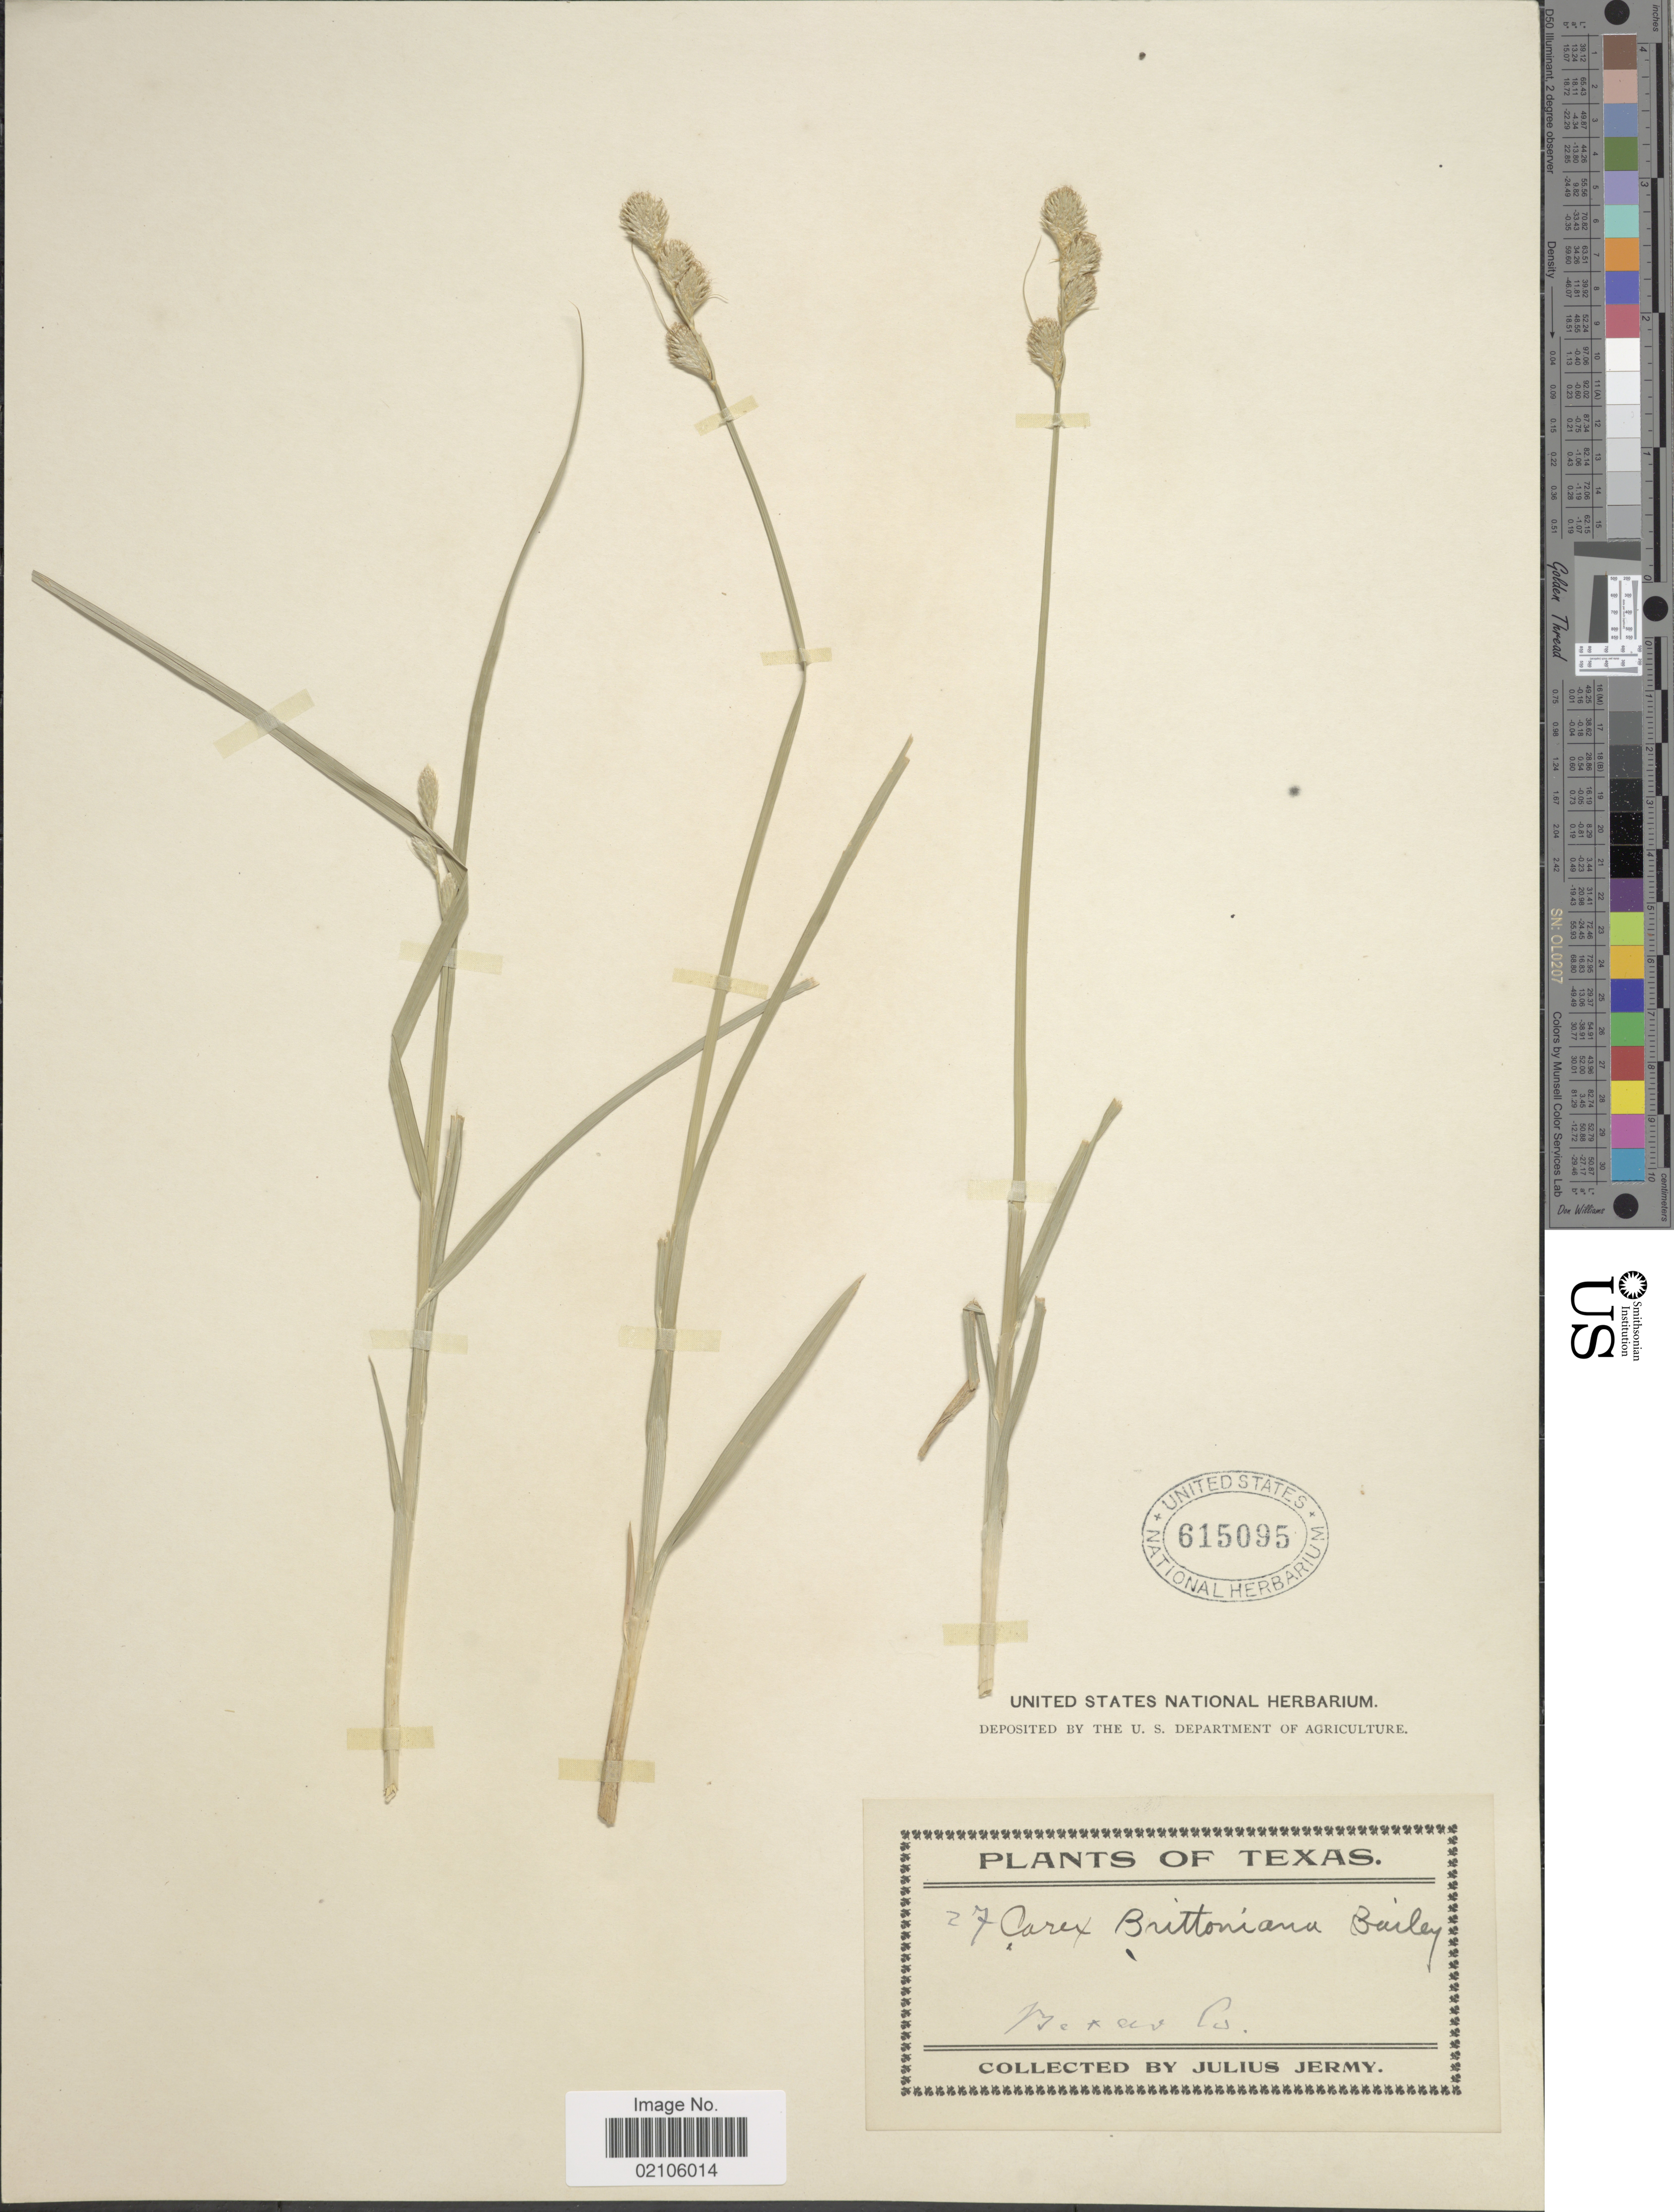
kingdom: Plantae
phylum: Tracheophyta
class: Liliopsida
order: Poales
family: Cyperaceae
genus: Carex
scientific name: Carex tetrastachya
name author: Scheele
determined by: Strong, Mark T., (BOT), Smithsonian Institution - National Museum of Natural History (UNITED STATES)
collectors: J. Jermy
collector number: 27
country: United States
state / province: Texas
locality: Bexar Co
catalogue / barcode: US 615095